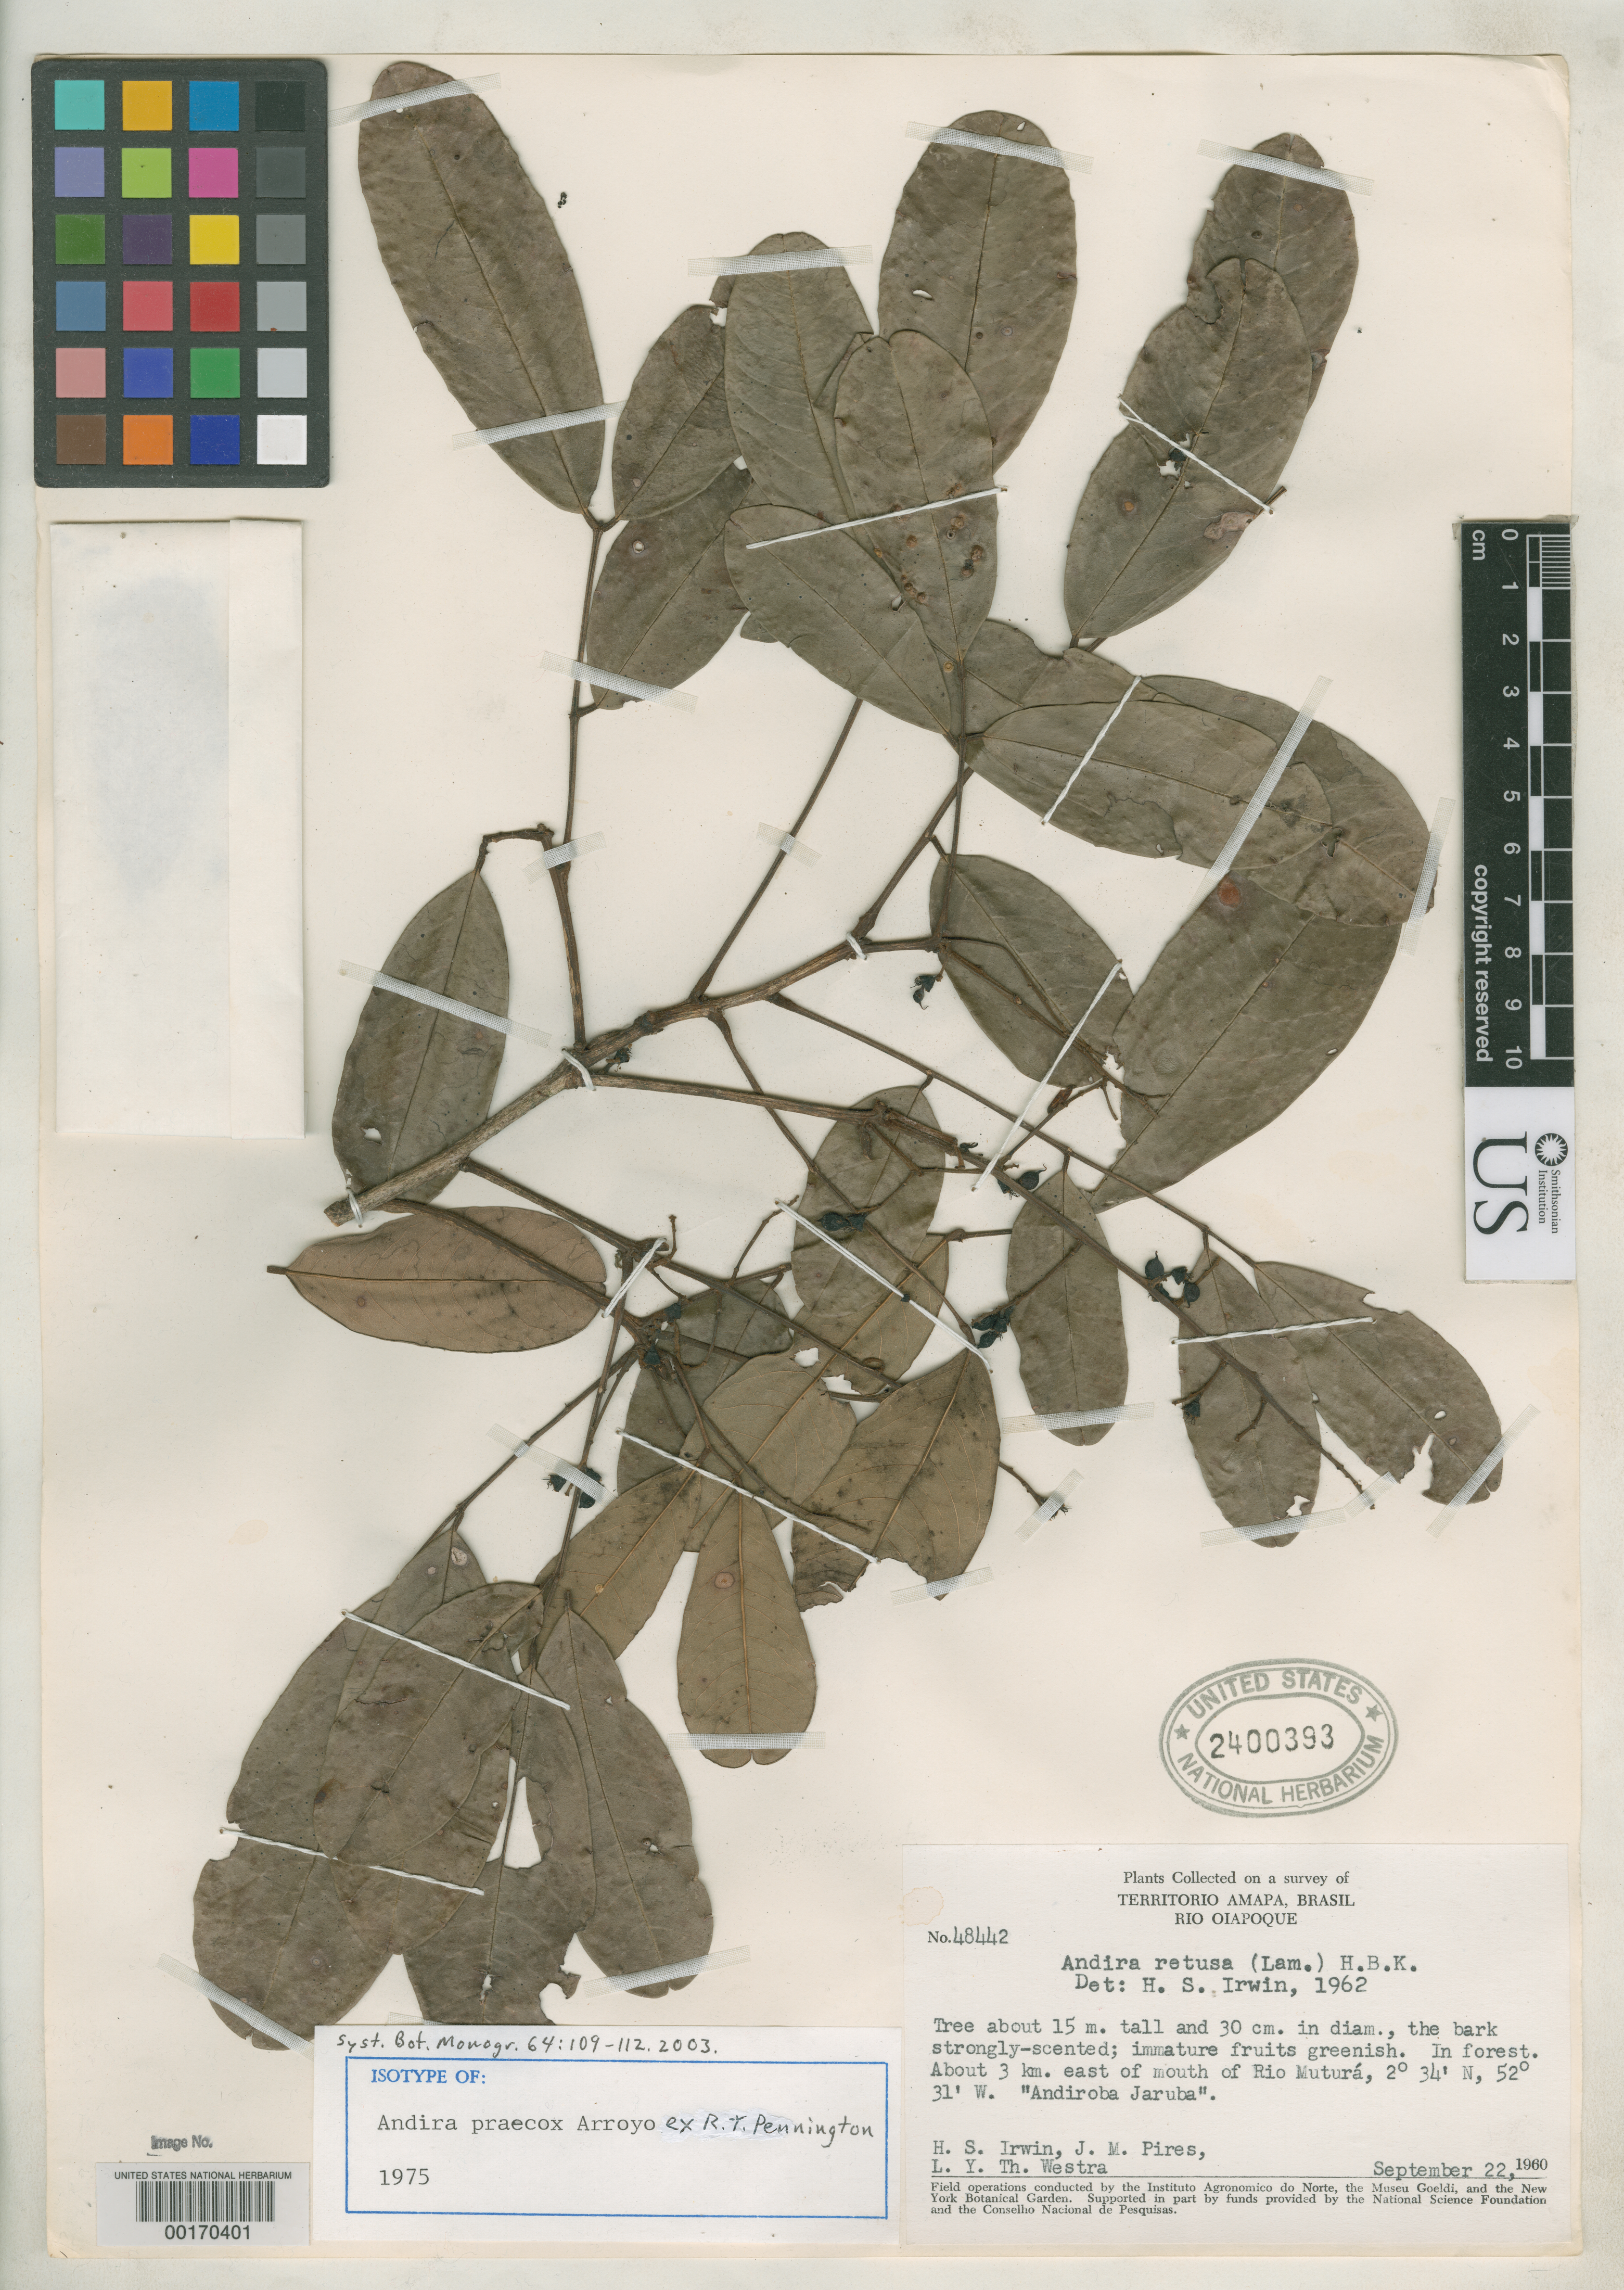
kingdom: Plantae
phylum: Tracheophyta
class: Magnoliopsida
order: Fabales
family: Fabaceae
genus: Andira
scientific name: Andira praecox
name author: Arroyo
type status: Isotype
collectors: H. Irwin, J. M. Pires & L. Y. T. Westra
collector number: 48442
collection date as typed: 22 Sep 1960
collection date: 1960-09-22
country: Brazil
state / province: Amapá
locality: Rio Oiapoque, about 3 km east of mouth of Rio Maturá.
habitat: In forest.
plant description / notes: Common name: "Andiroba Jaruba"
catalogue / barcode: US 2400393